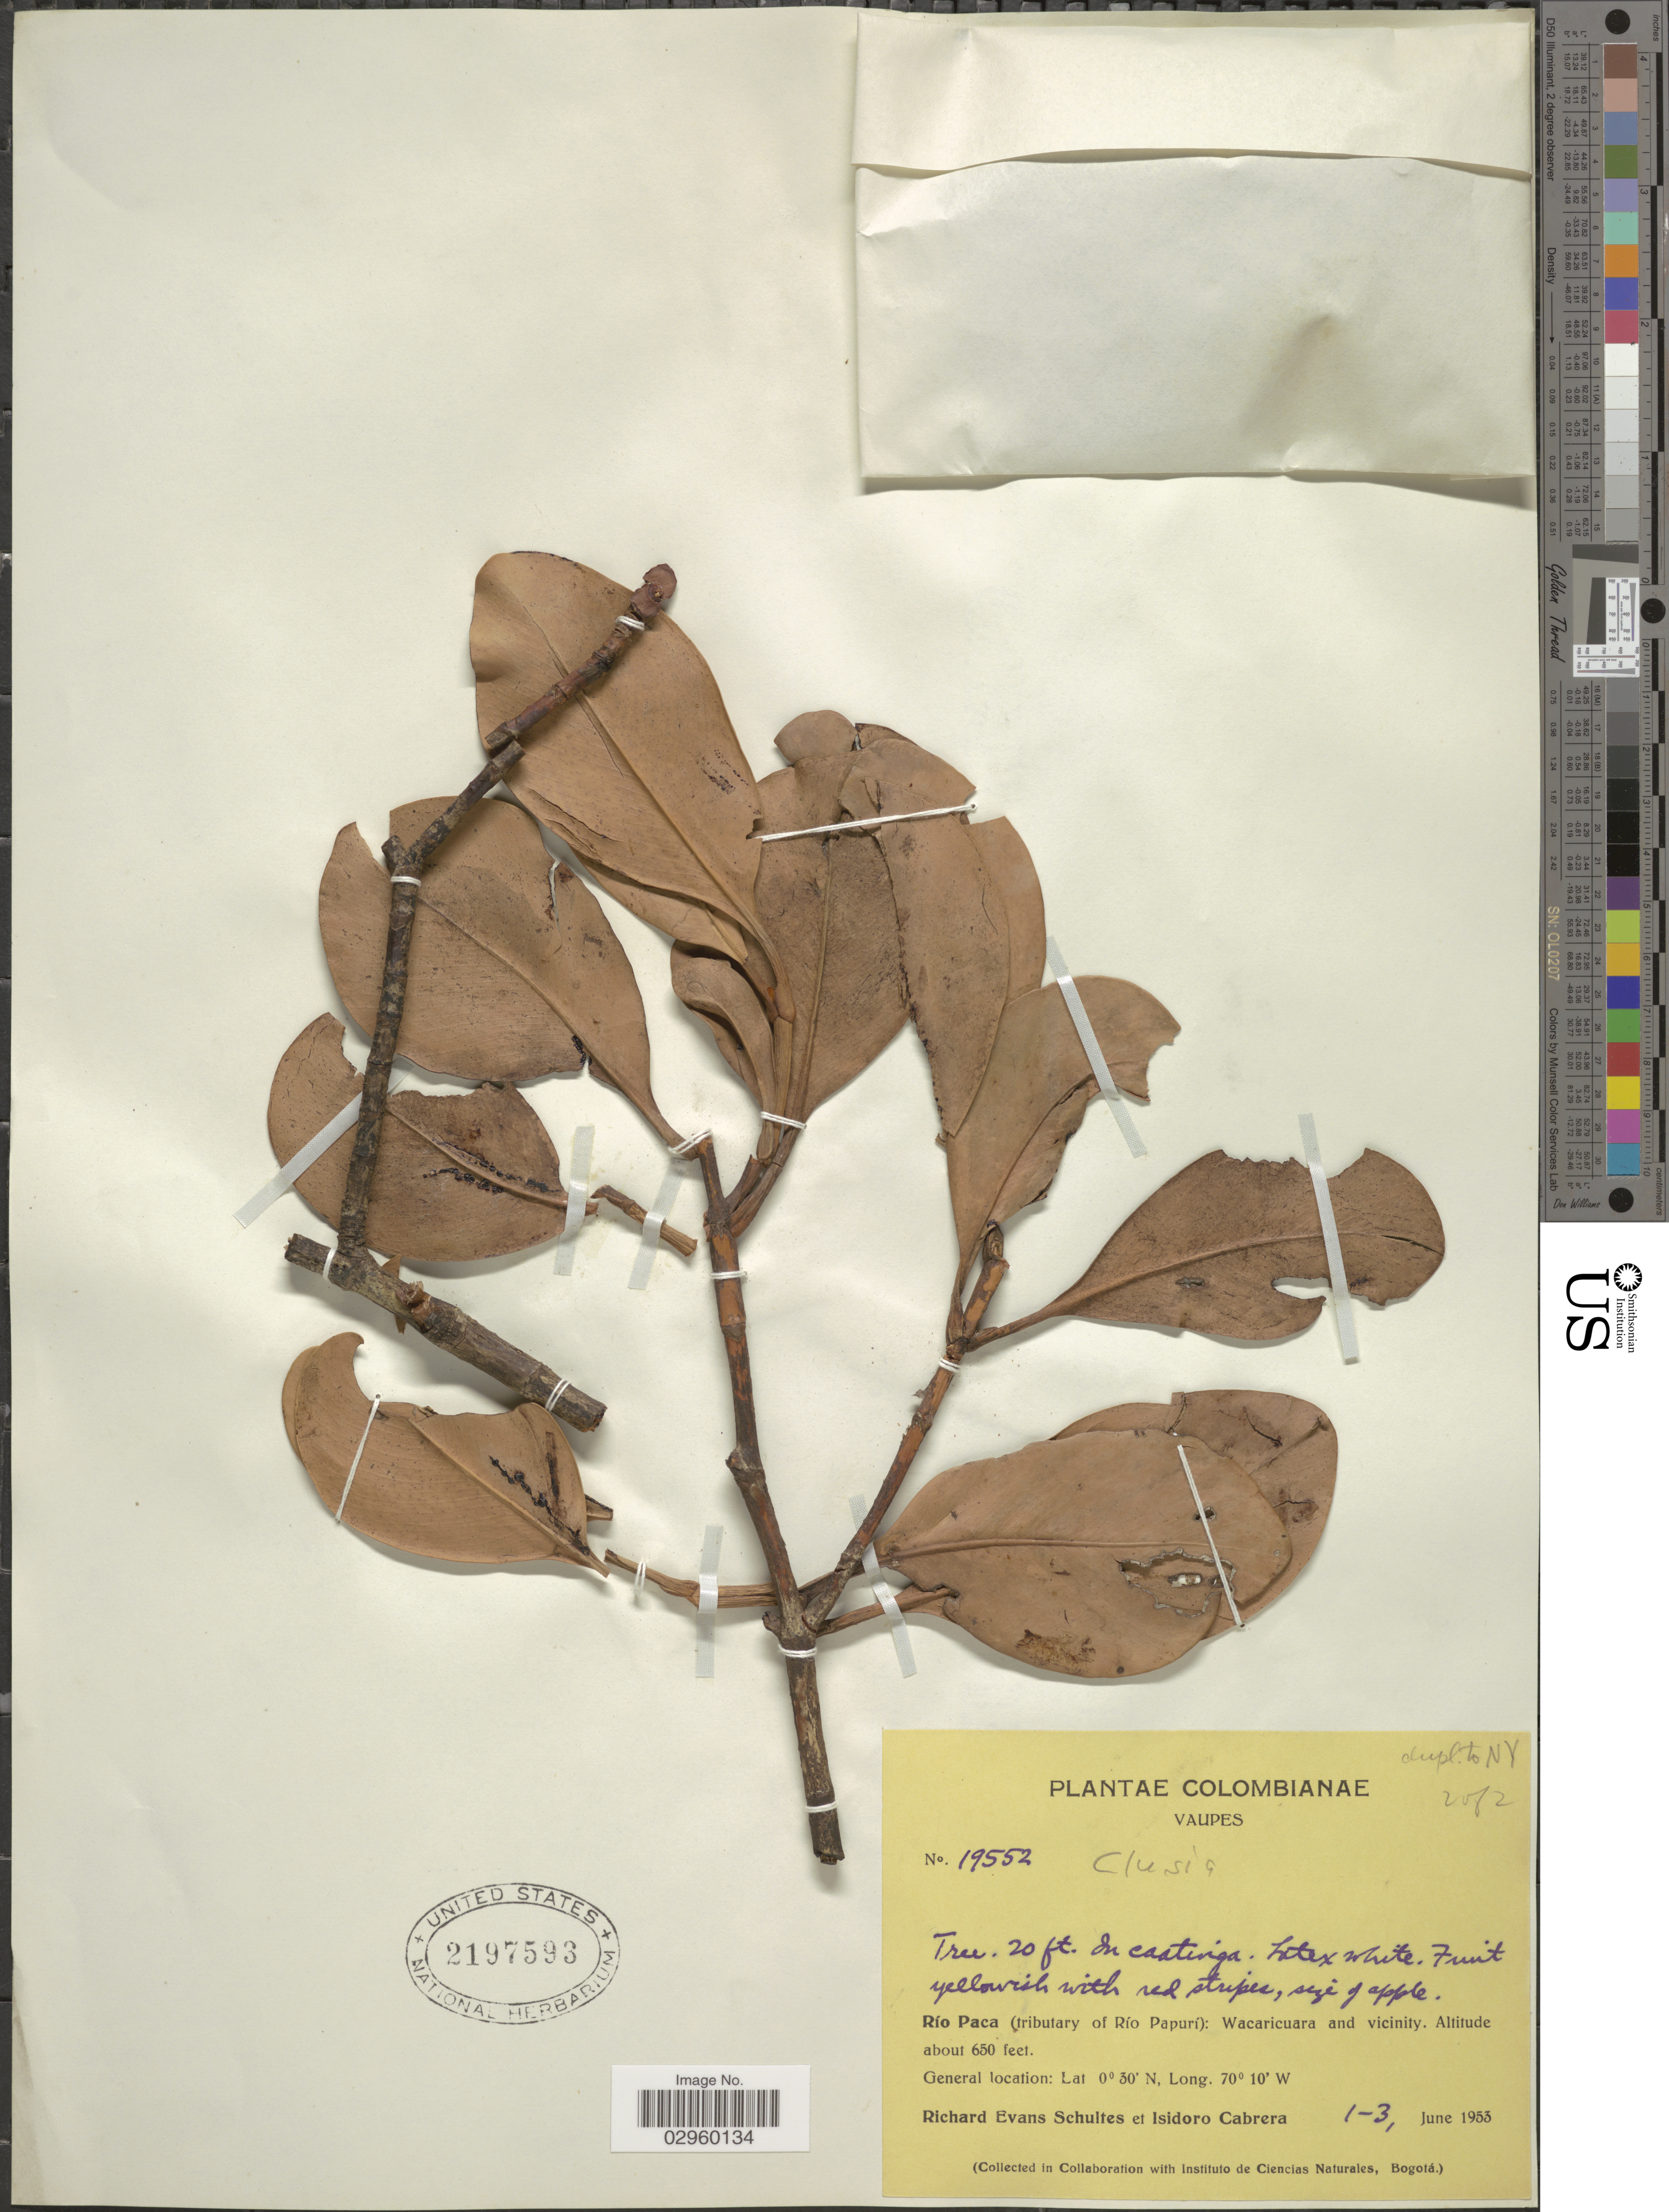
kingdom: Plantae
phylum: Tracheophyta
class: Magnoliopsida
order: Malpighiales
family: Clusiaceae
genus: Clusia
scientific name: Clusia sp.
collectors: R. E. Schultes & I. Cabrera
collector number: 19552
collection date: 1953-06-01/1953-06-03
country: Colombia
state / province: Vaupés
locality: Río Paca (tributary of Río Papurí): Wacaricuara and vicinity.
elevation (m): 198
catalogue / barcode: US 2197593